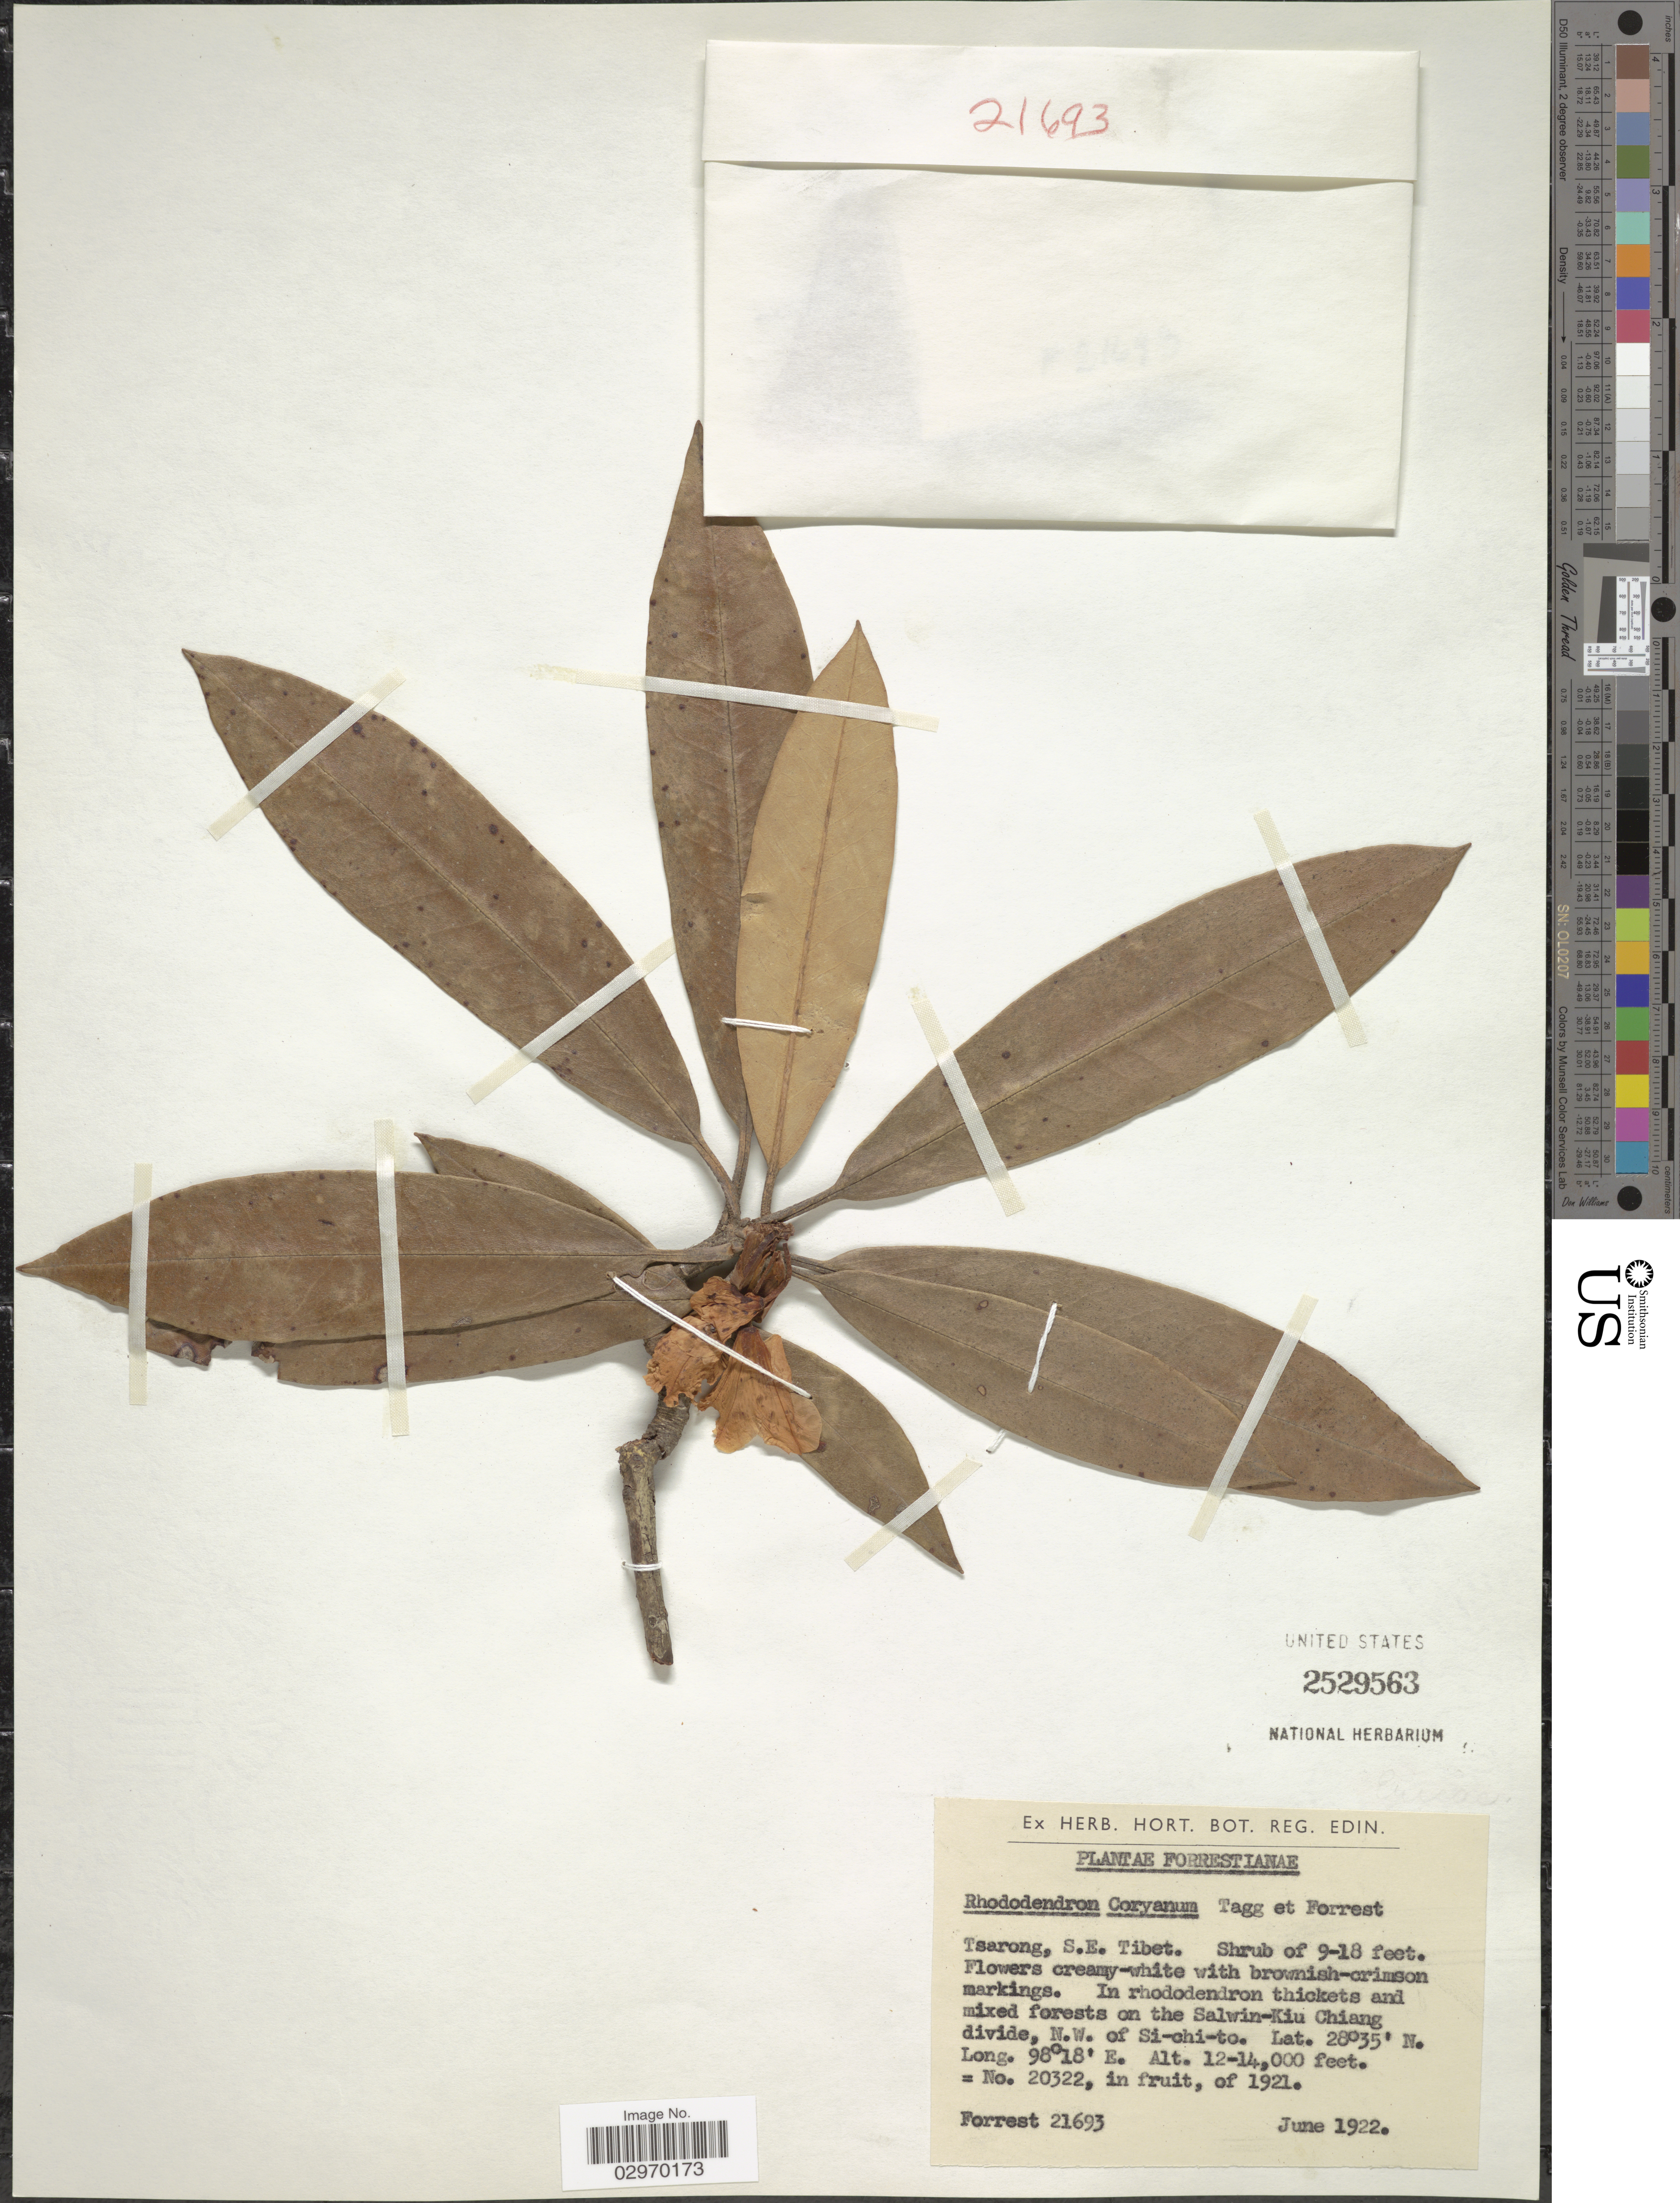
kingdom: Plantae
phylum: Tracheophyta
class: Magnoliopsida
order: Ericales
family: Ericaceae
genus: Rhododendron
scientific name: Rhododendron coryanum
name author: Tagg & Forrest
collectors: -. Forrest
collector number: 21693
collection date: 1922-06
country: China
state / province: Xizang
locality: Tsarong, S.E. Tibet. On the Salwin-Kiu Chiang divide, N.W. of Si-chi-to.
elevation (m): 3658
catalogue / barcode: US 2529563